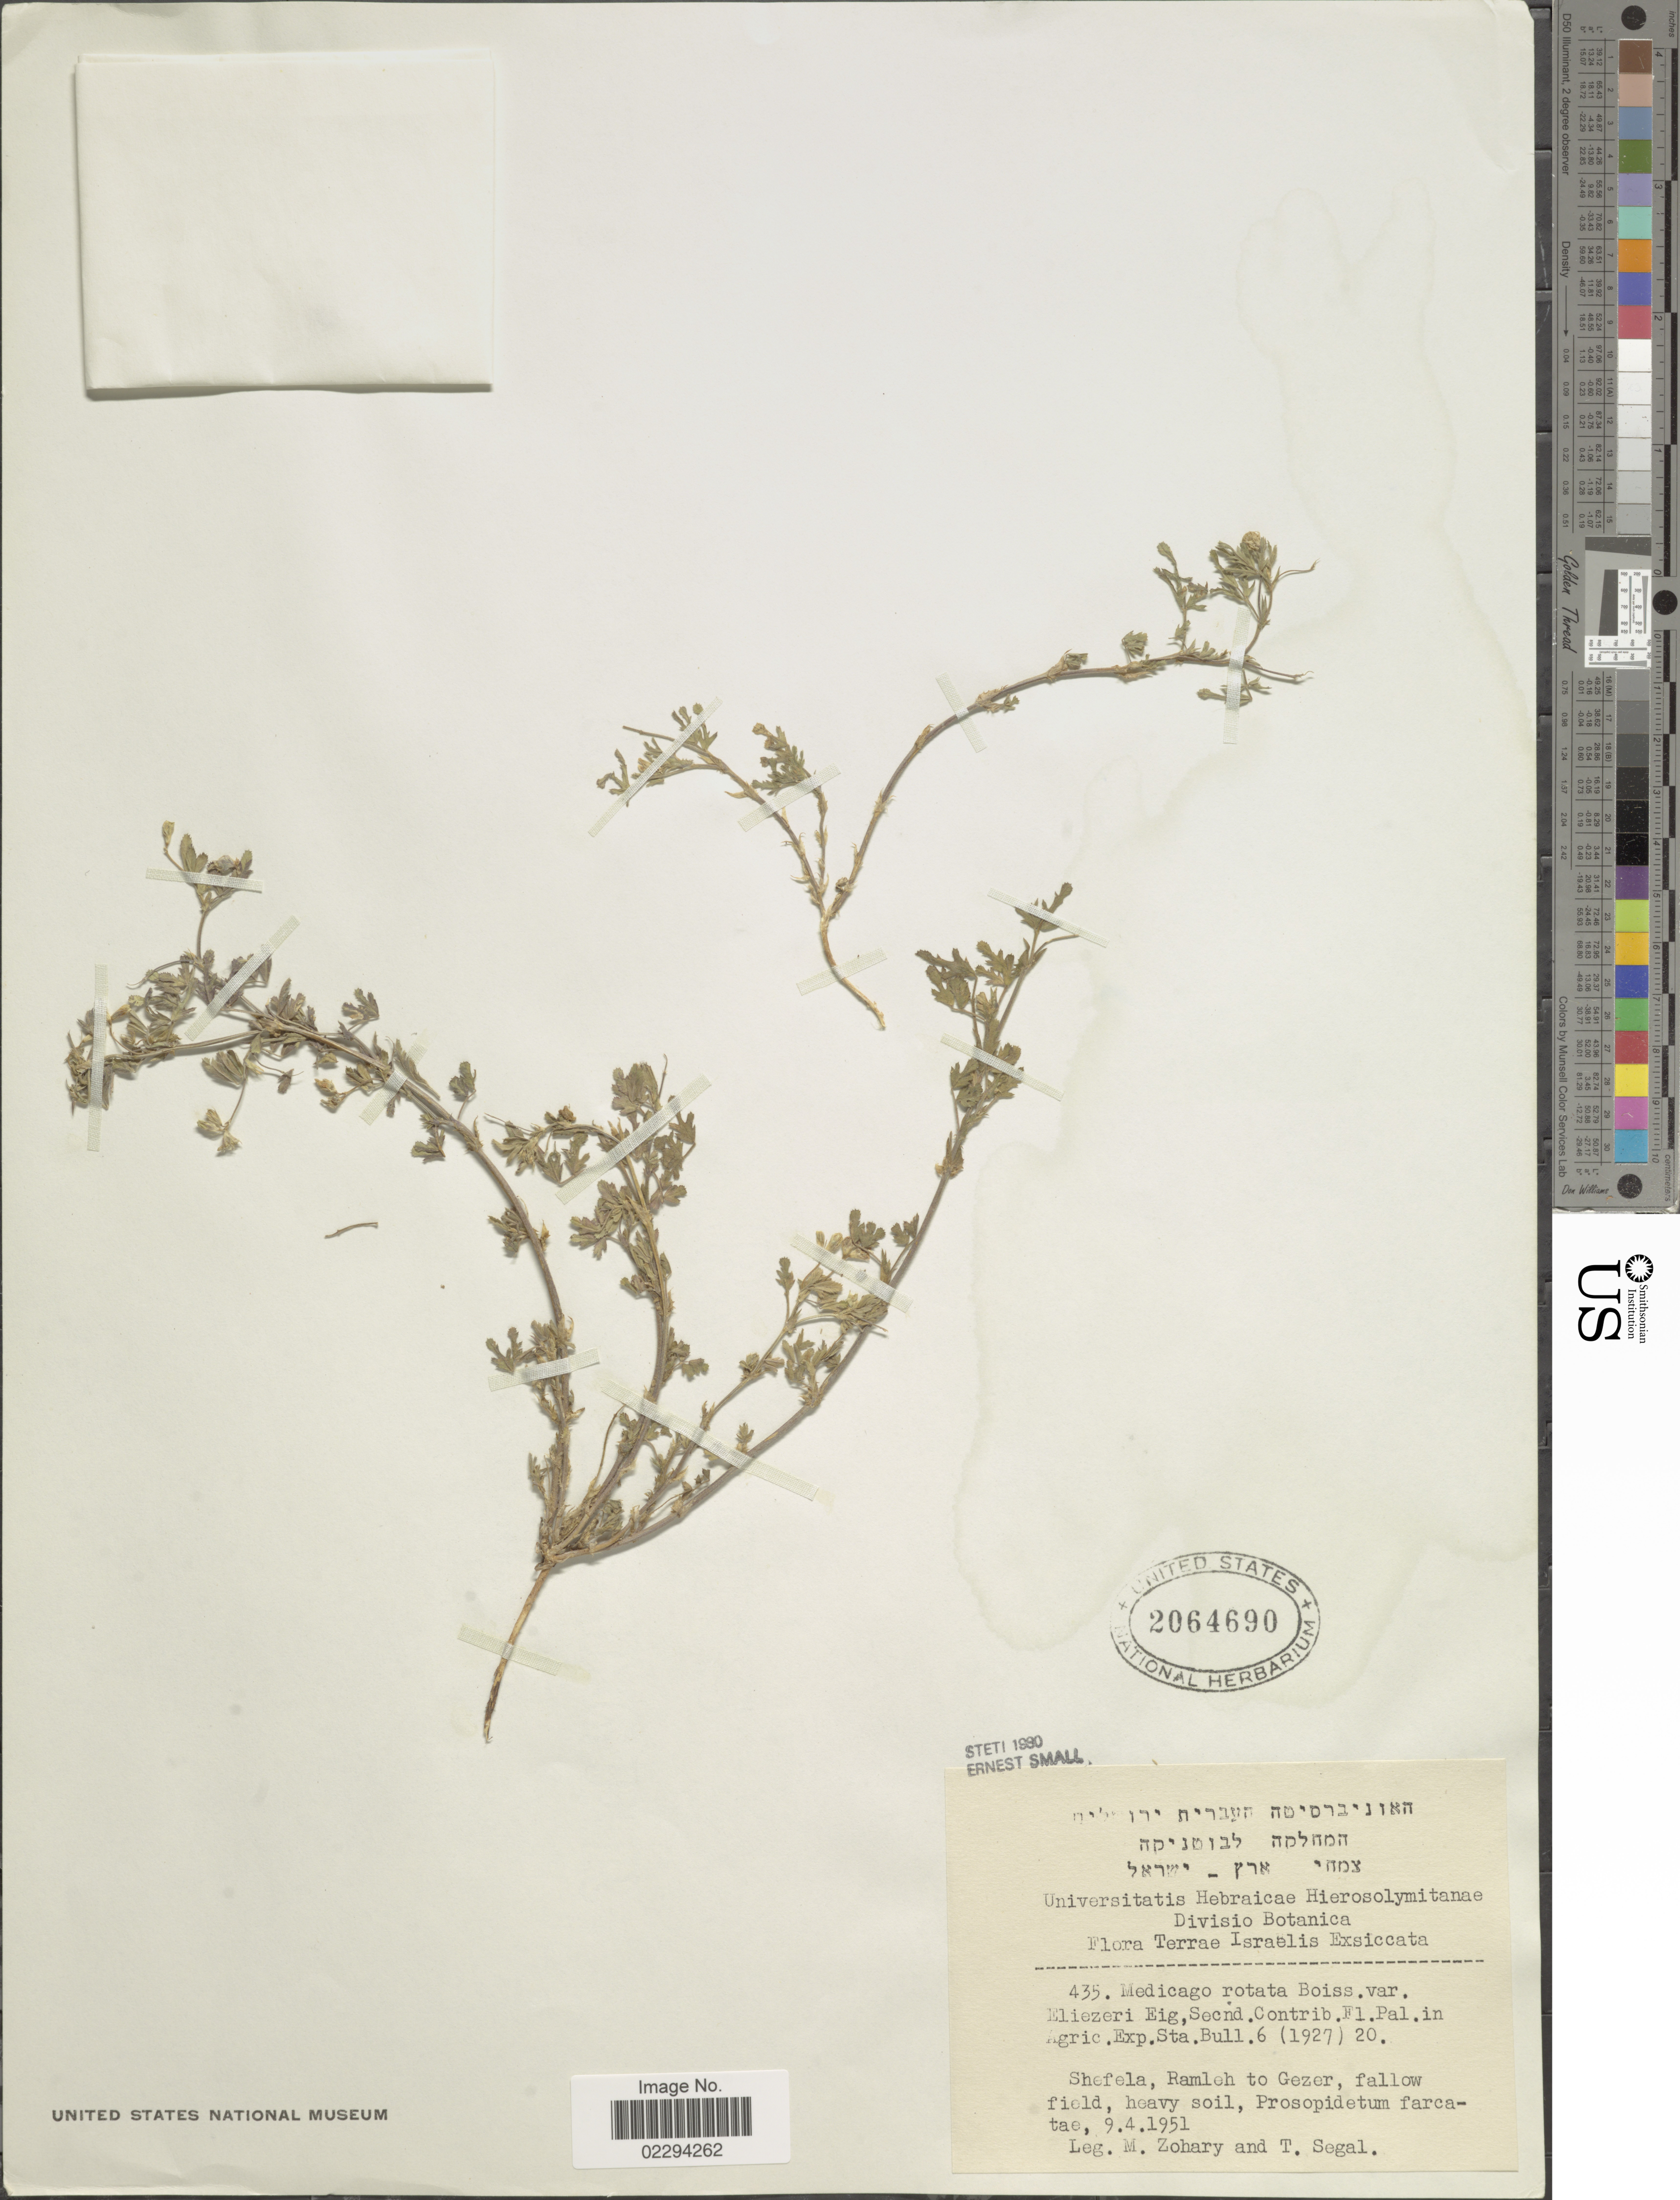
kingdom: Plantae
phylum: Tracheophyta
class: Magnoliopsida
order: Fabales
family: Fabaceae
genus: Medicago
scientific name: Medicago rotata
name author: Boiss.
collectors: M. Zohary & T. Segal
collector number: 435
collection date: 1951-04-09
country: Israel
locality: Terrae Israelis, Shefela, Ramleh to Gezer, fallow field.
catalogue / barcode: US 2064690